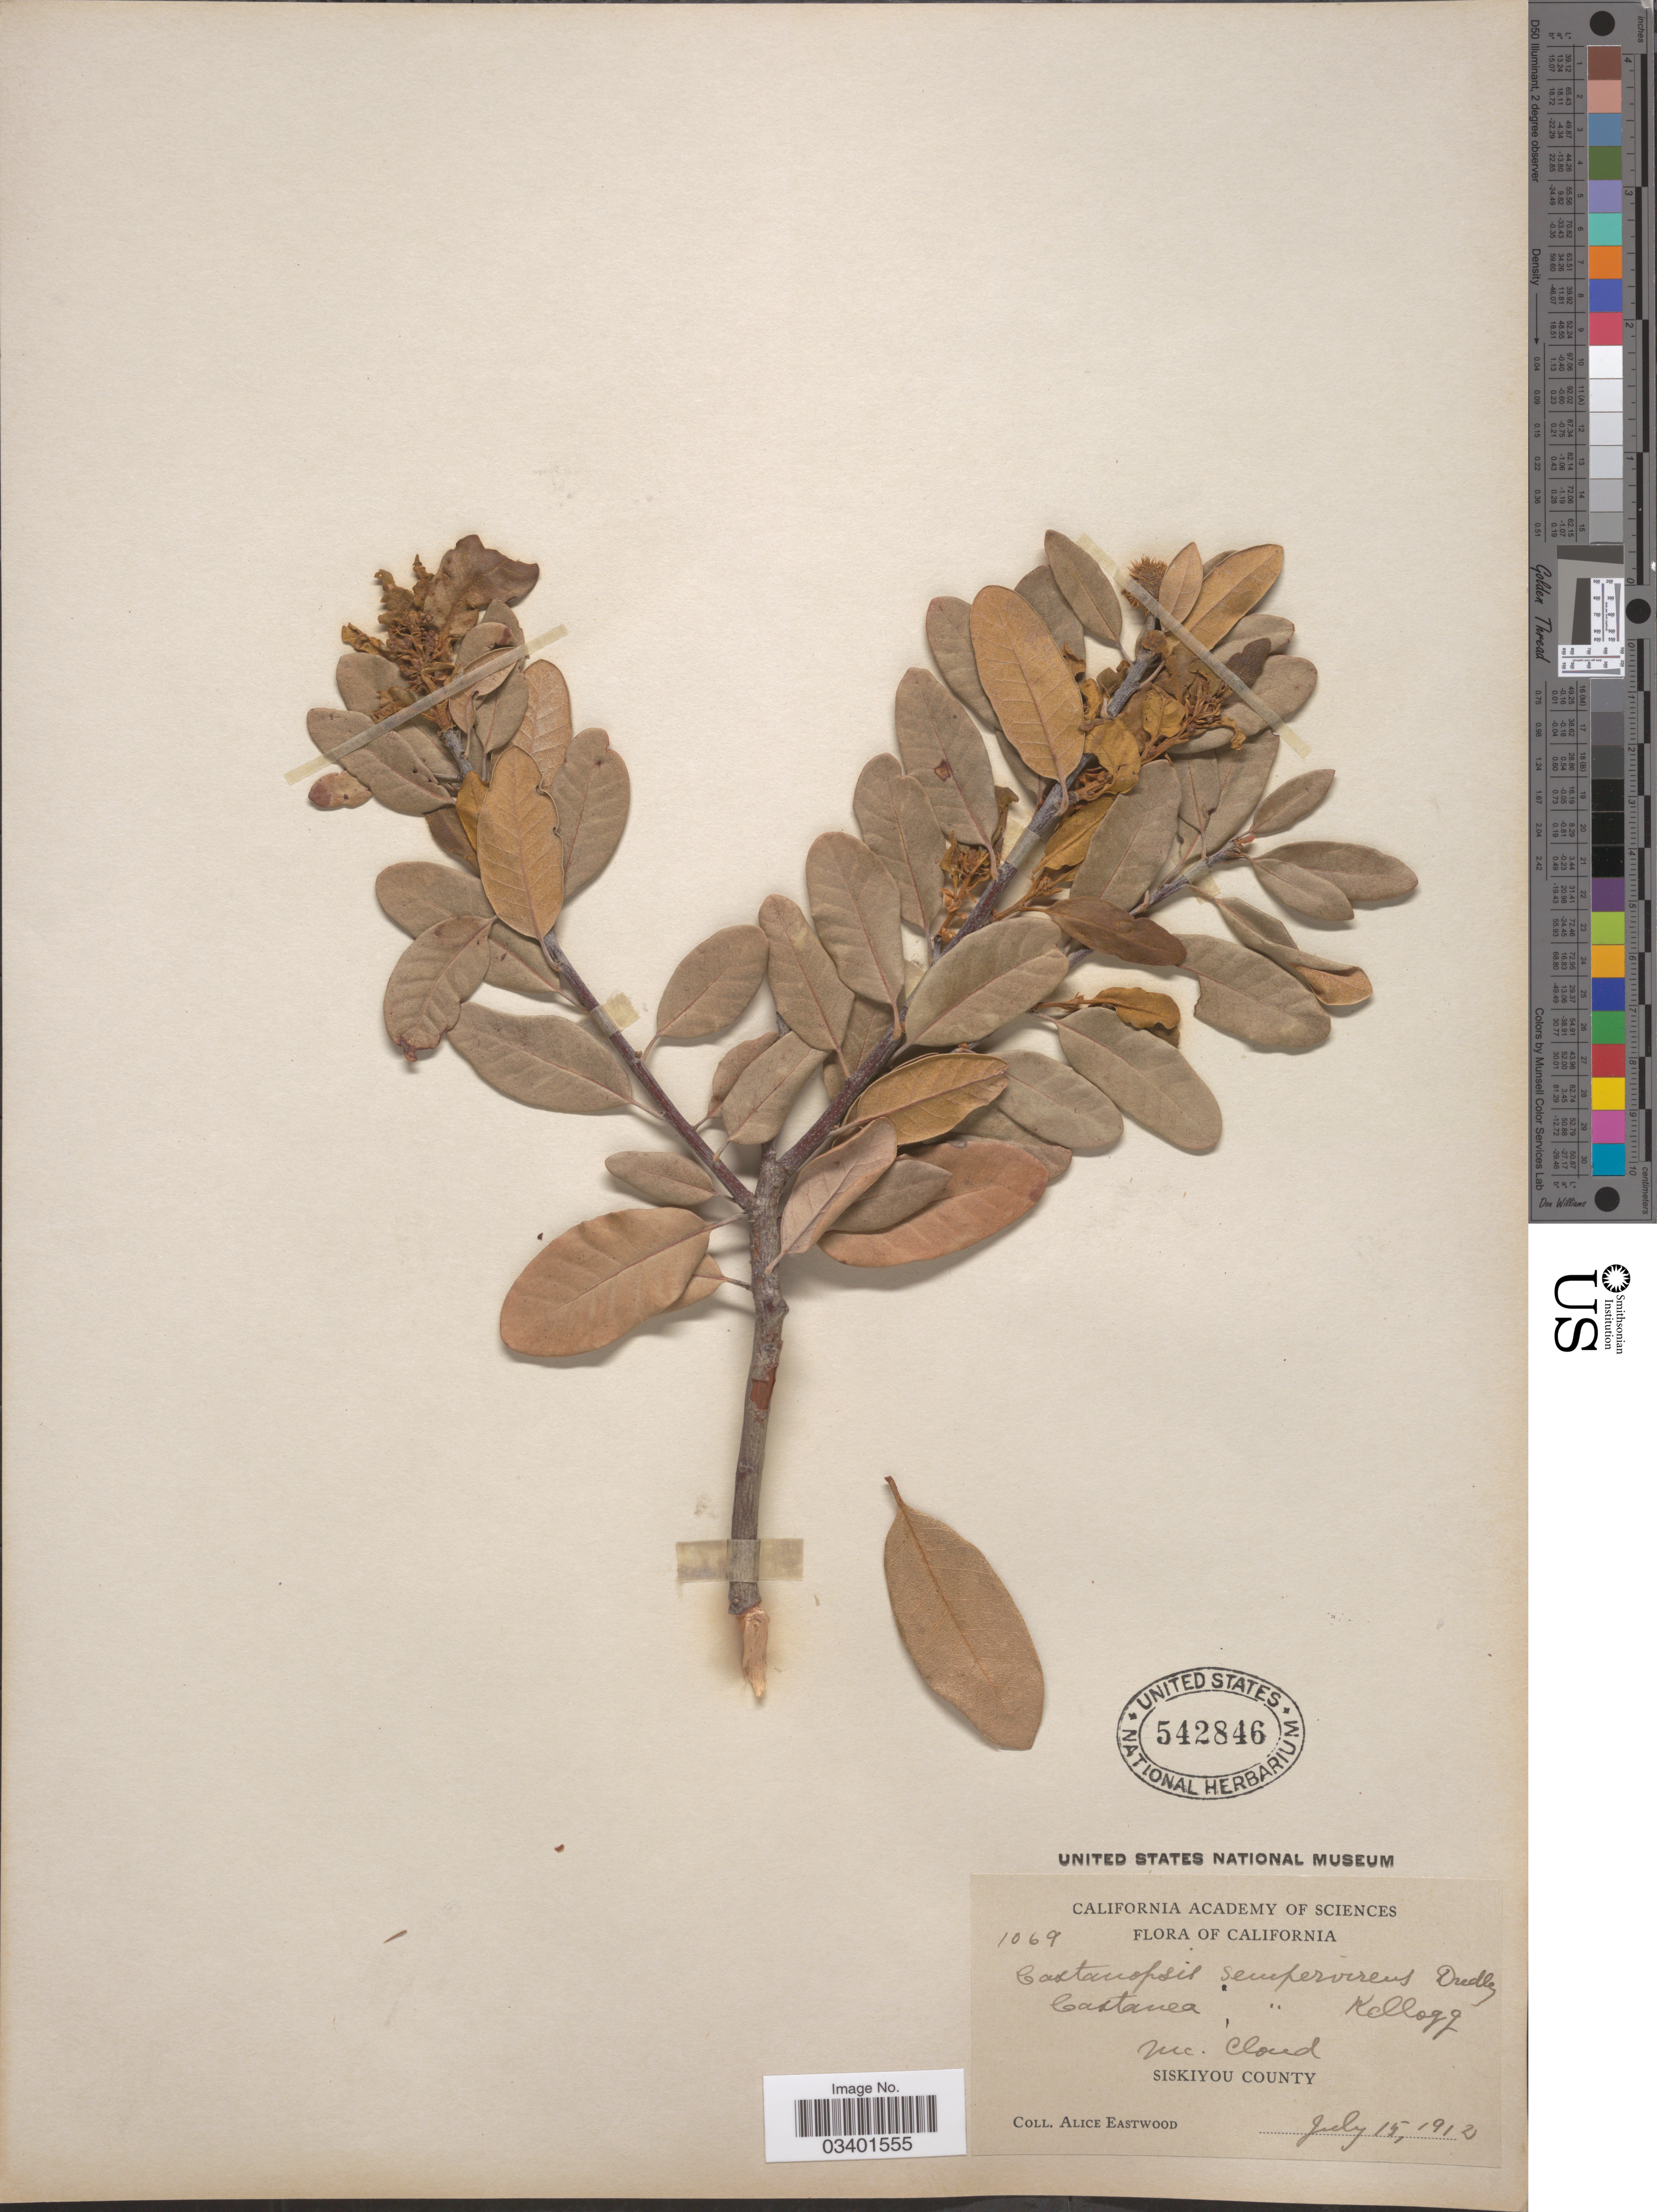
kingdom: Plantae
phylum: Tracheophyta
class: Magnoliopsida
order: Fagales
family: Fagaceae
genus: Chrysolepis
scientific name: Chrysolepis sempervirens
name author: (Kellogg) Hjelmq.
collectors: A. Eastwood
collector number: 1069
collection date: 1912-07-15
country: United States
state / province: California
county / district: Siskiyou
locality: Mc. Cloud. Siskiyou County.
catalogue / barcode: US 542846